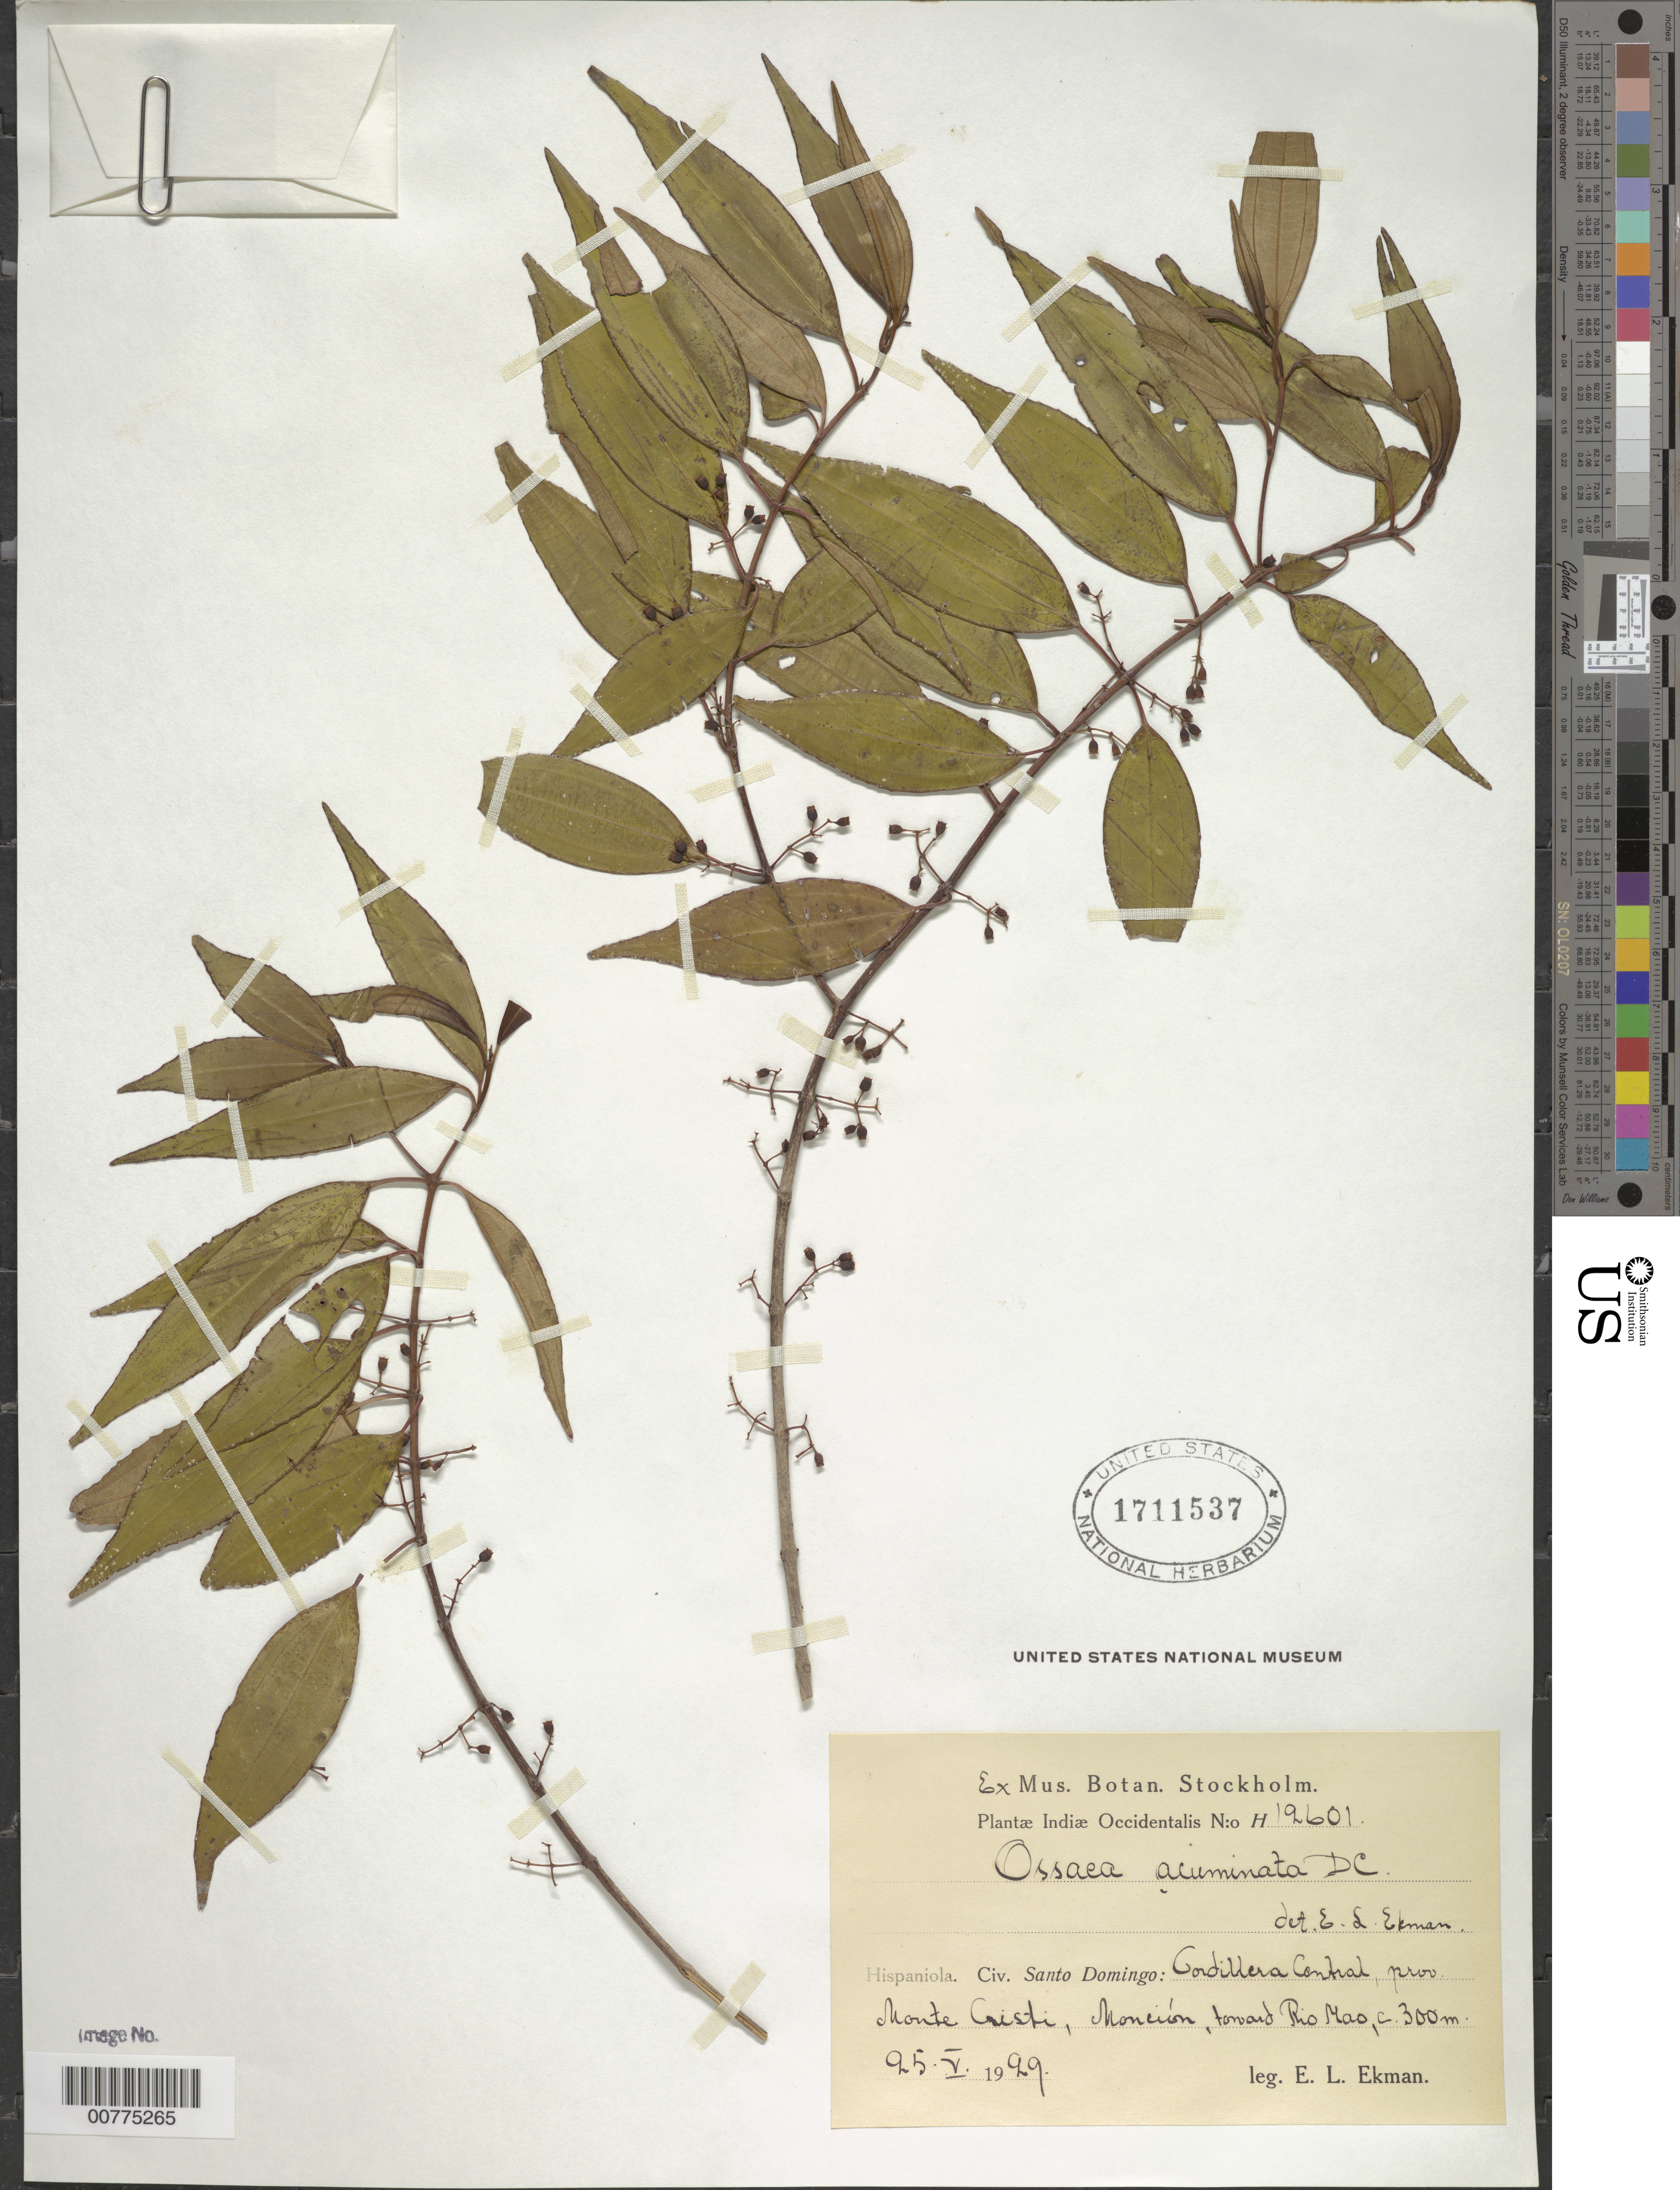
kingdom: Plantae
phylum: Tracheophyta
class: Magnoliopsida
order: Myrtales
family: Melastomataceae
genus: Mecranium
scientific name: Mecranium acuminatum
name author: (DC.) Skean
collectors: E. L. Ekman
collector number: H 12601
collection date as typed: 25 May 1929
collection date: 1929-05-25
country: Dominican Republic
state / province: Monte Cristi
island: Hispaniola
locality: Cordillera Central, Moncion, toward Rio Mao.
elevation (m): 300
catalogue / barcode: US 1711537